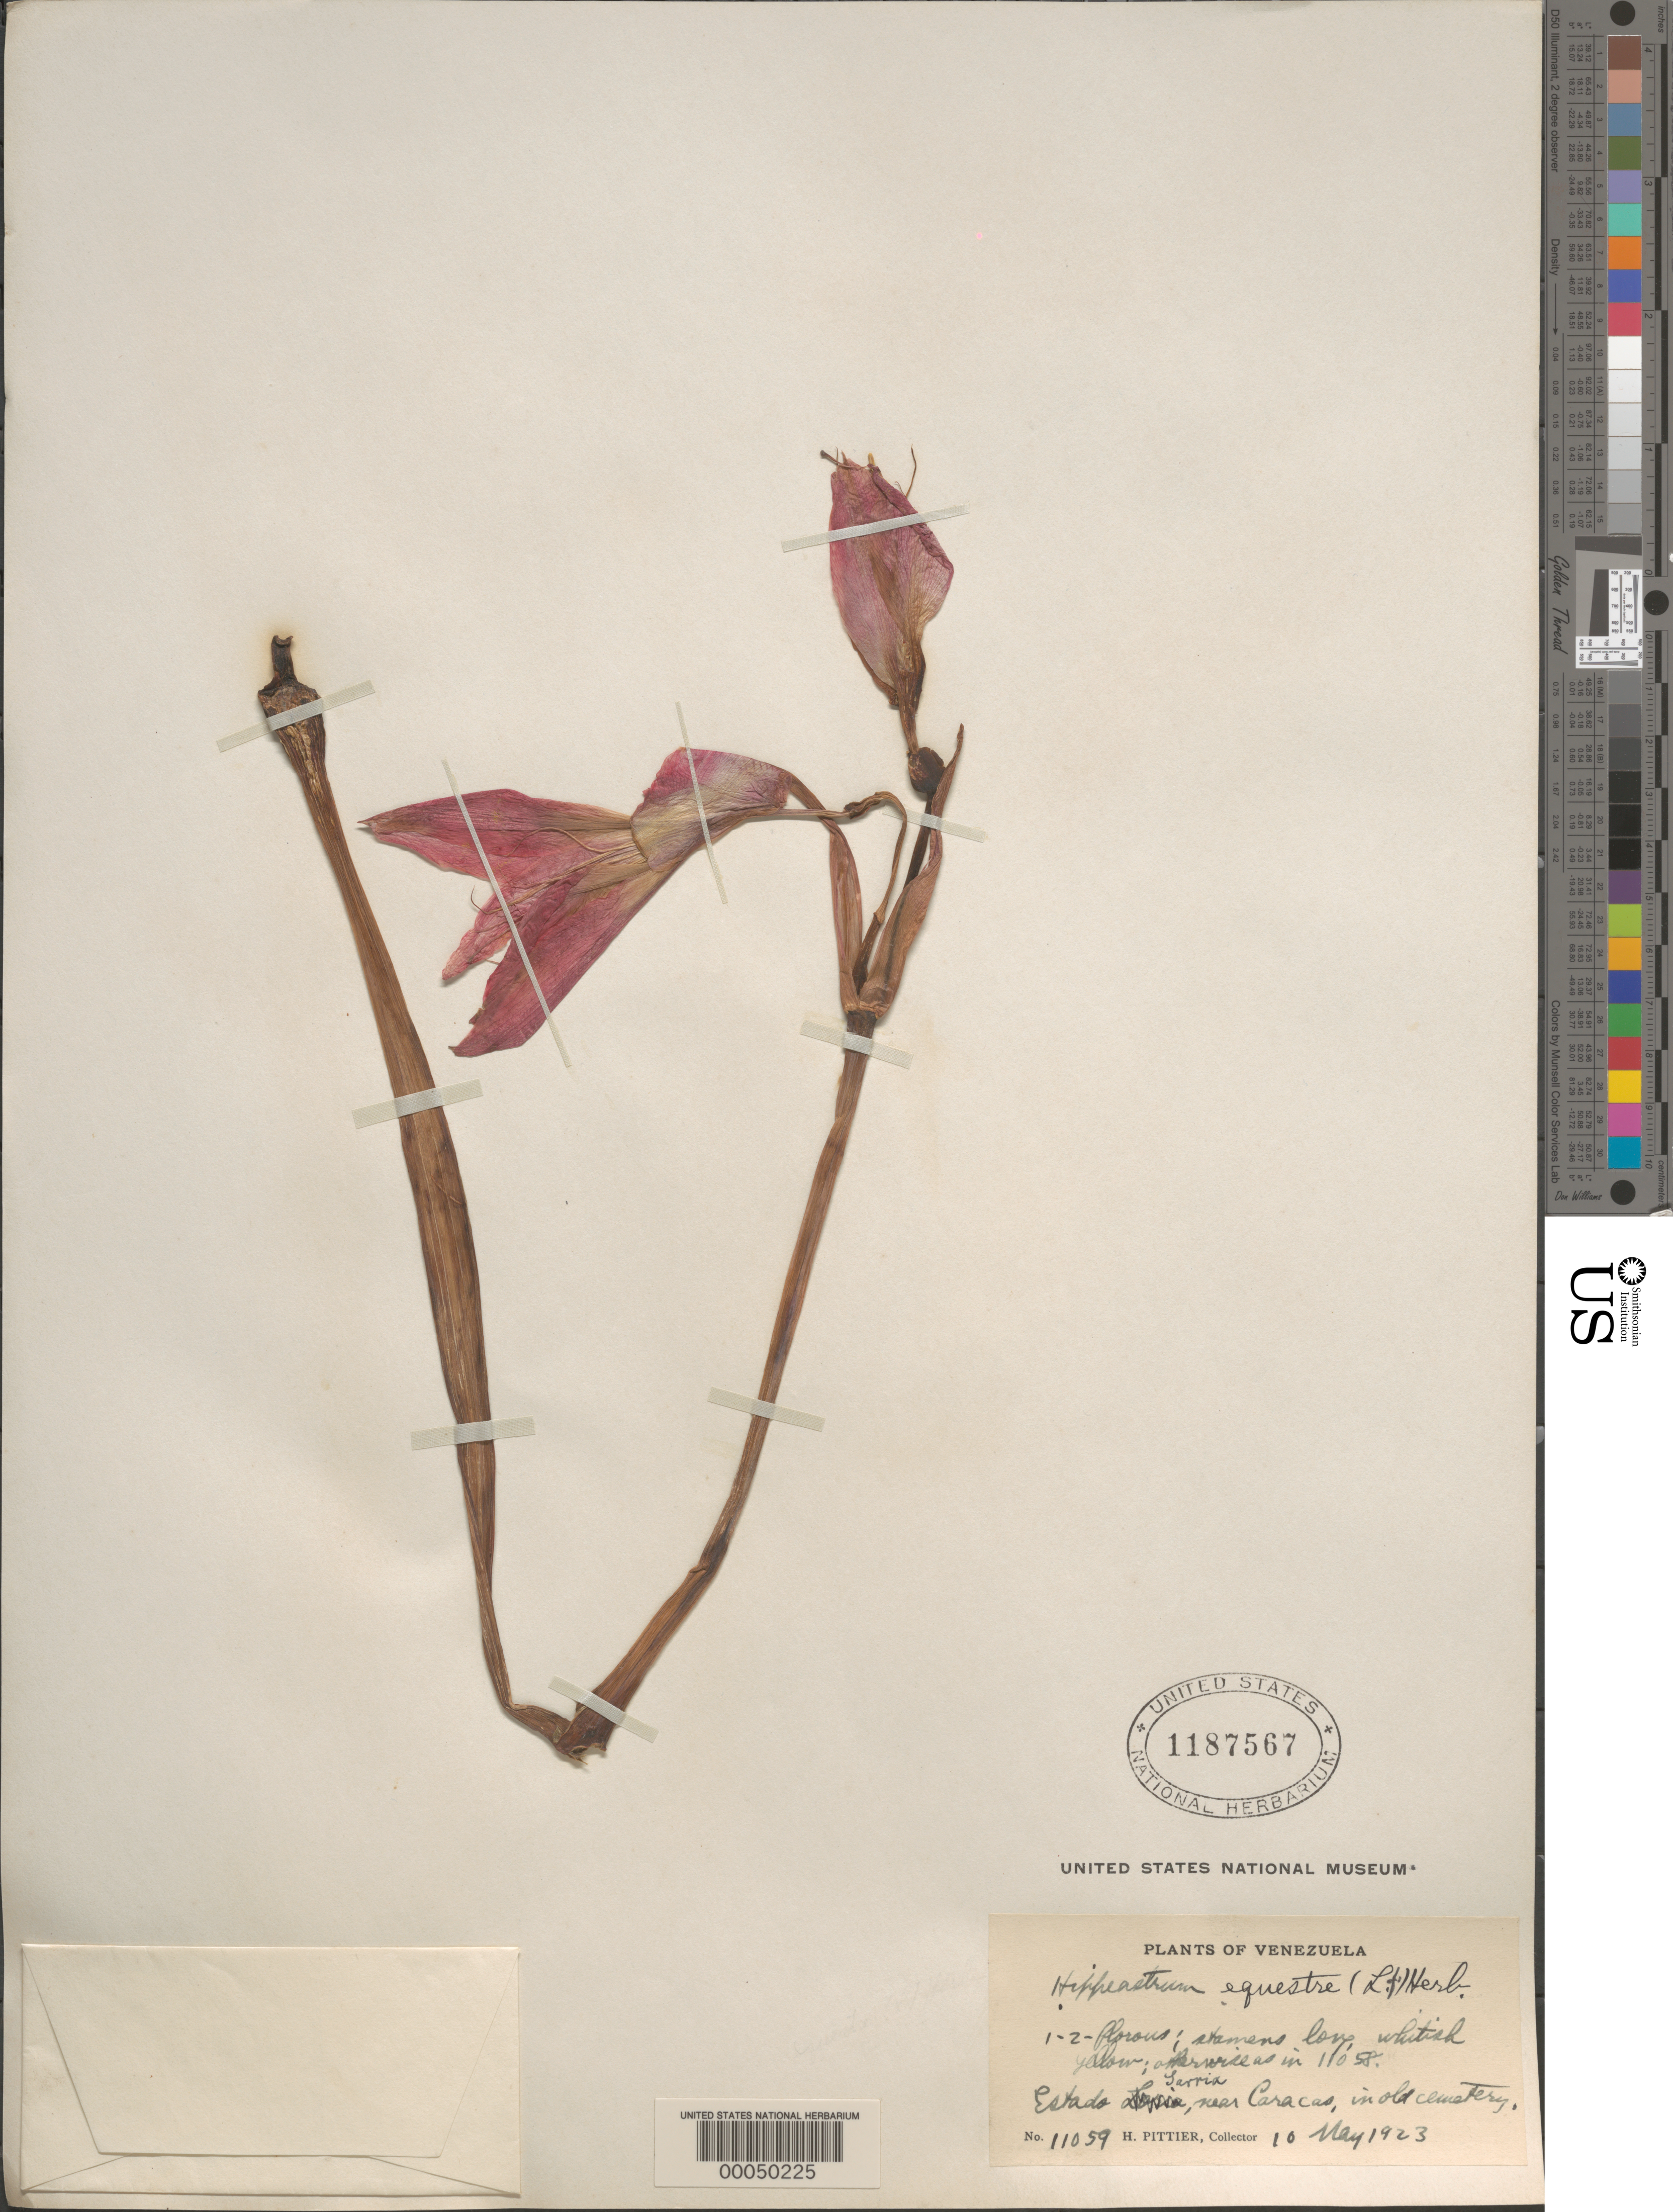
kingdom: Plantae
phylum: Tracheophyta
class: Liliopsida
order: Asparagales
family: Amaryllidaceae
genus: Hippeastrum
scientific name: Hippeastrum equestre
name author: (Aiton) Herb.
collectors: H. F. Pittier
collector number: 11059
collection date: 1923-05-10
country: Venezuela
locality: Estado Sarria, near Caracas, in old cemetary.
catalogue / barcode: US 1187567